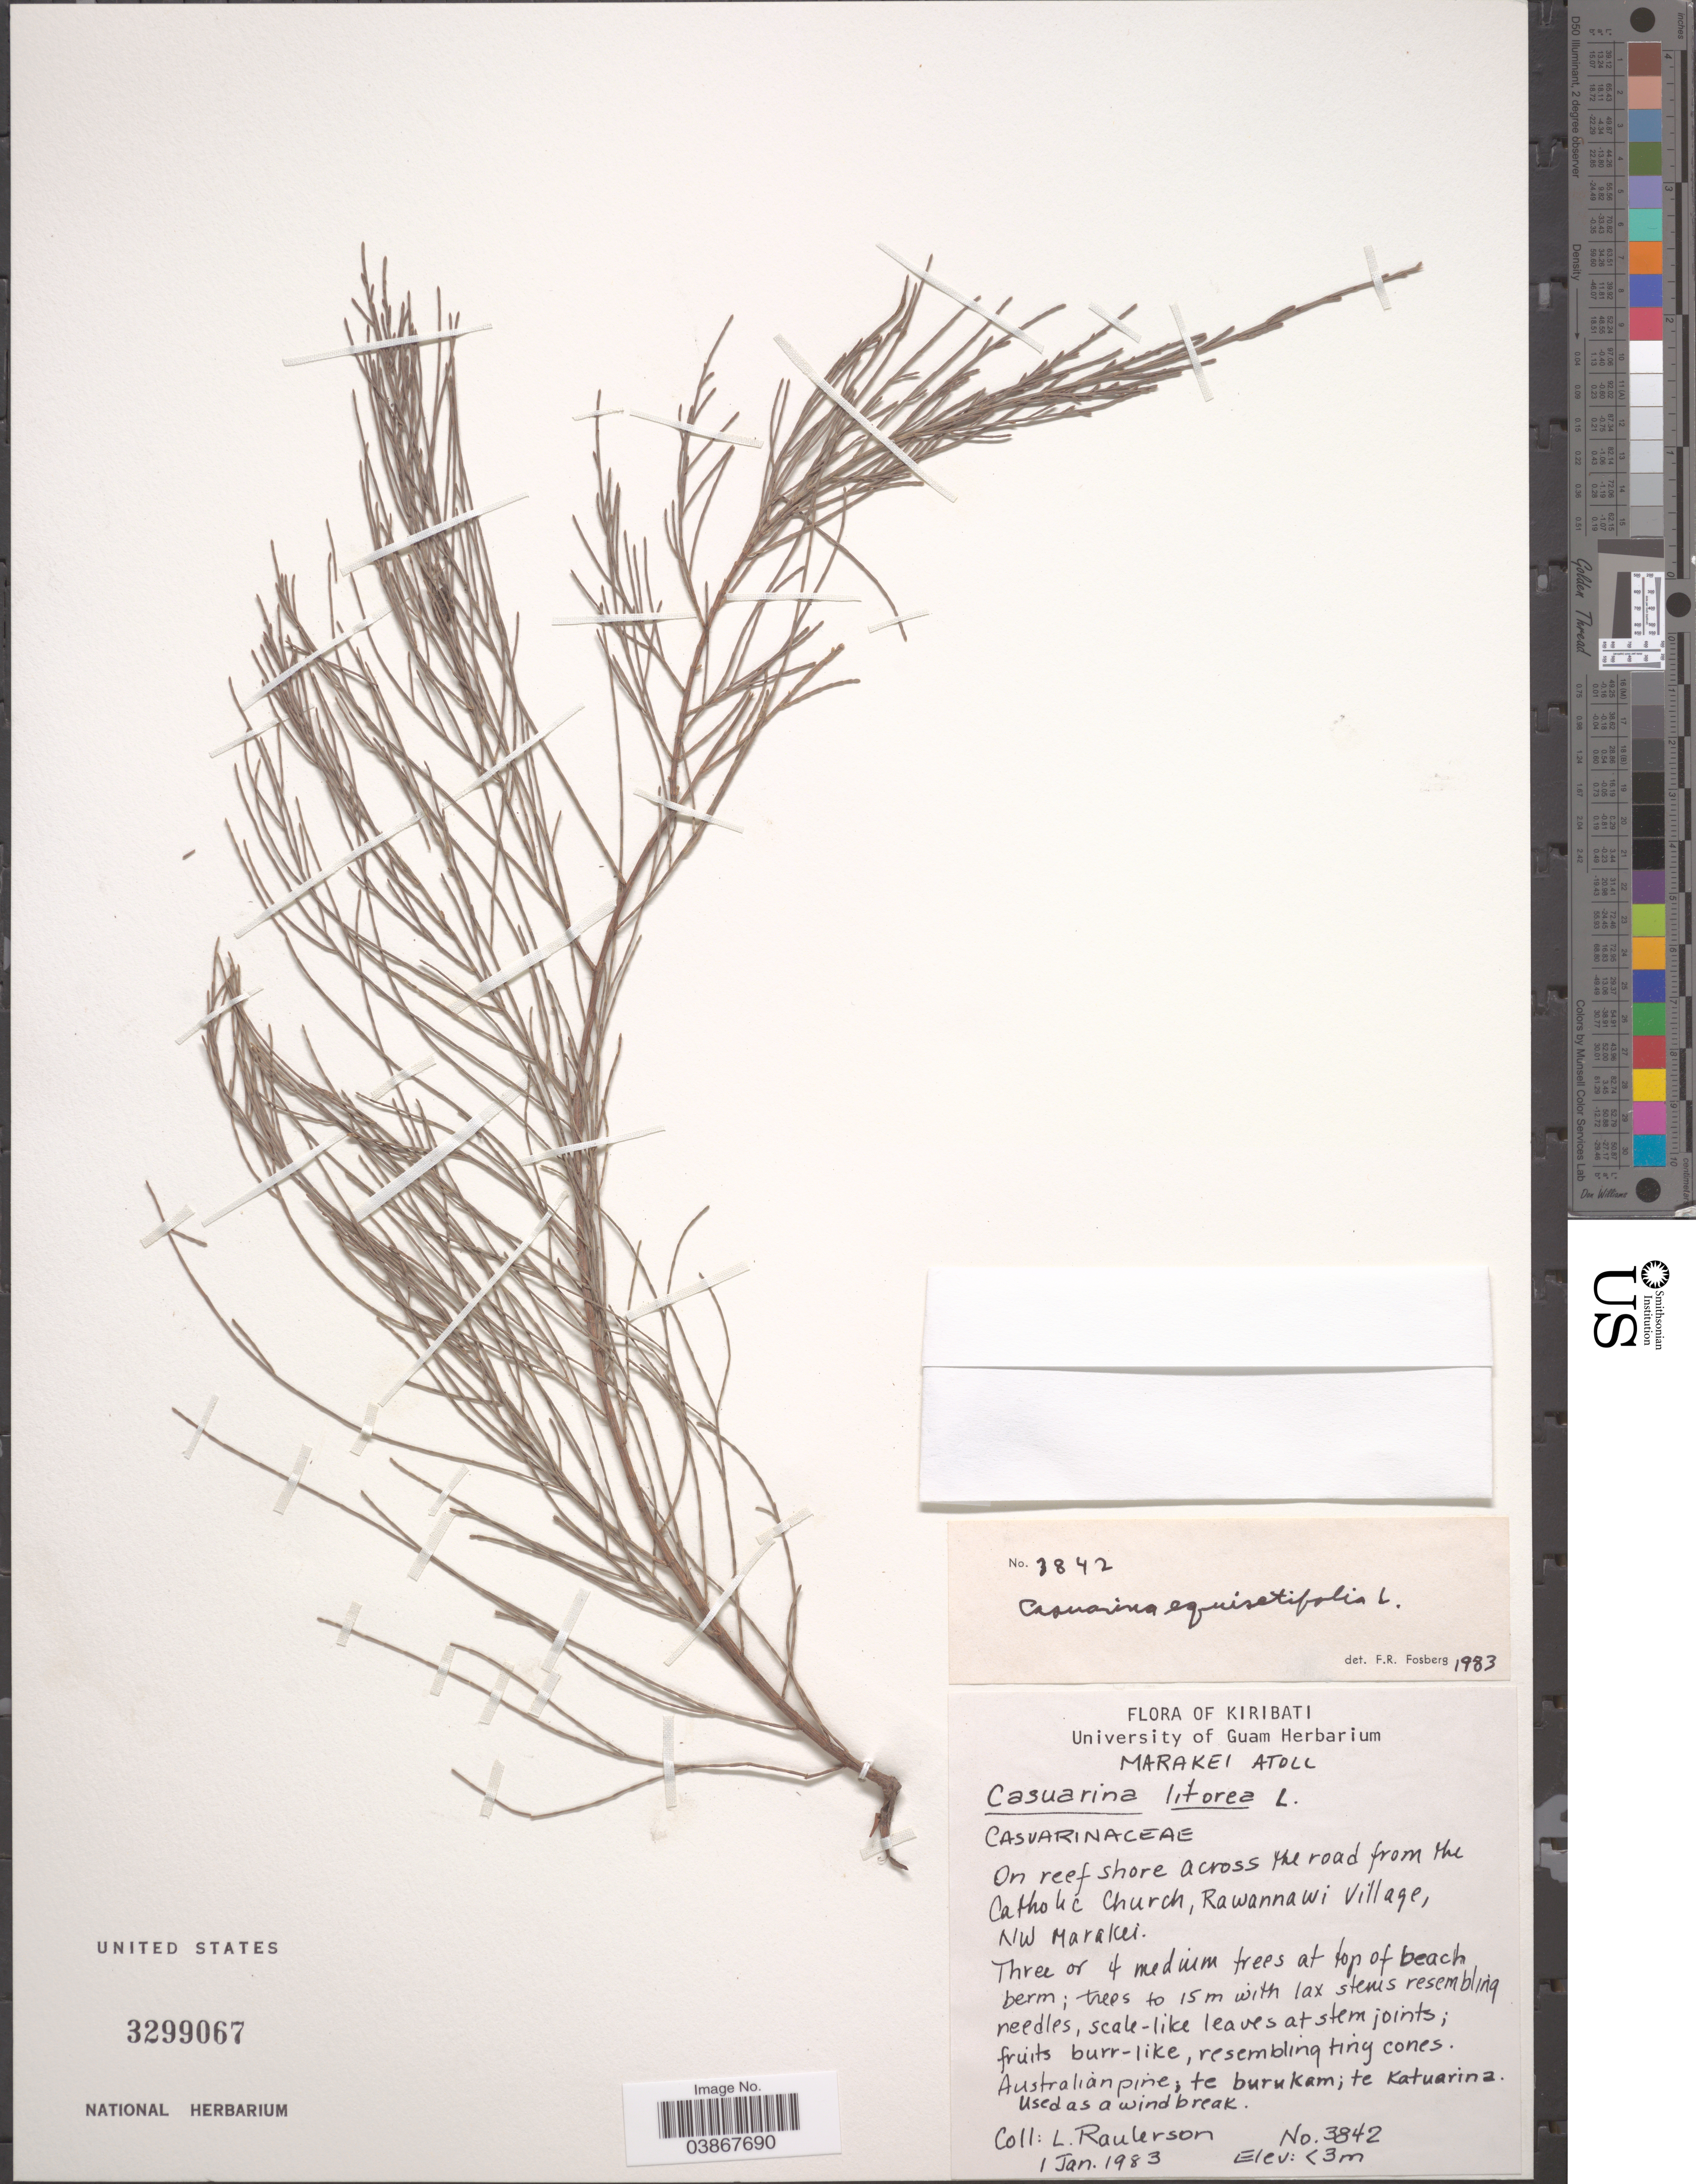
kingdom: Plantae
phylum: Tracheophyta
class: Magnoliopsida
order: Fagales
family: Casuarinaceae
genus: Casuarina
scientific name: Casuarina equisetifolia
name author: L.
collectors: L. Raulerson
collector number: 3842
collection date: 1983-01-01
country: Kiribati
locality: Marakei Atoll. On reef shore across the road from the Catholic Church, Rawannawi Village, NW Marakei.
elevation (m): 3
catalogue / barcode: US 3299067